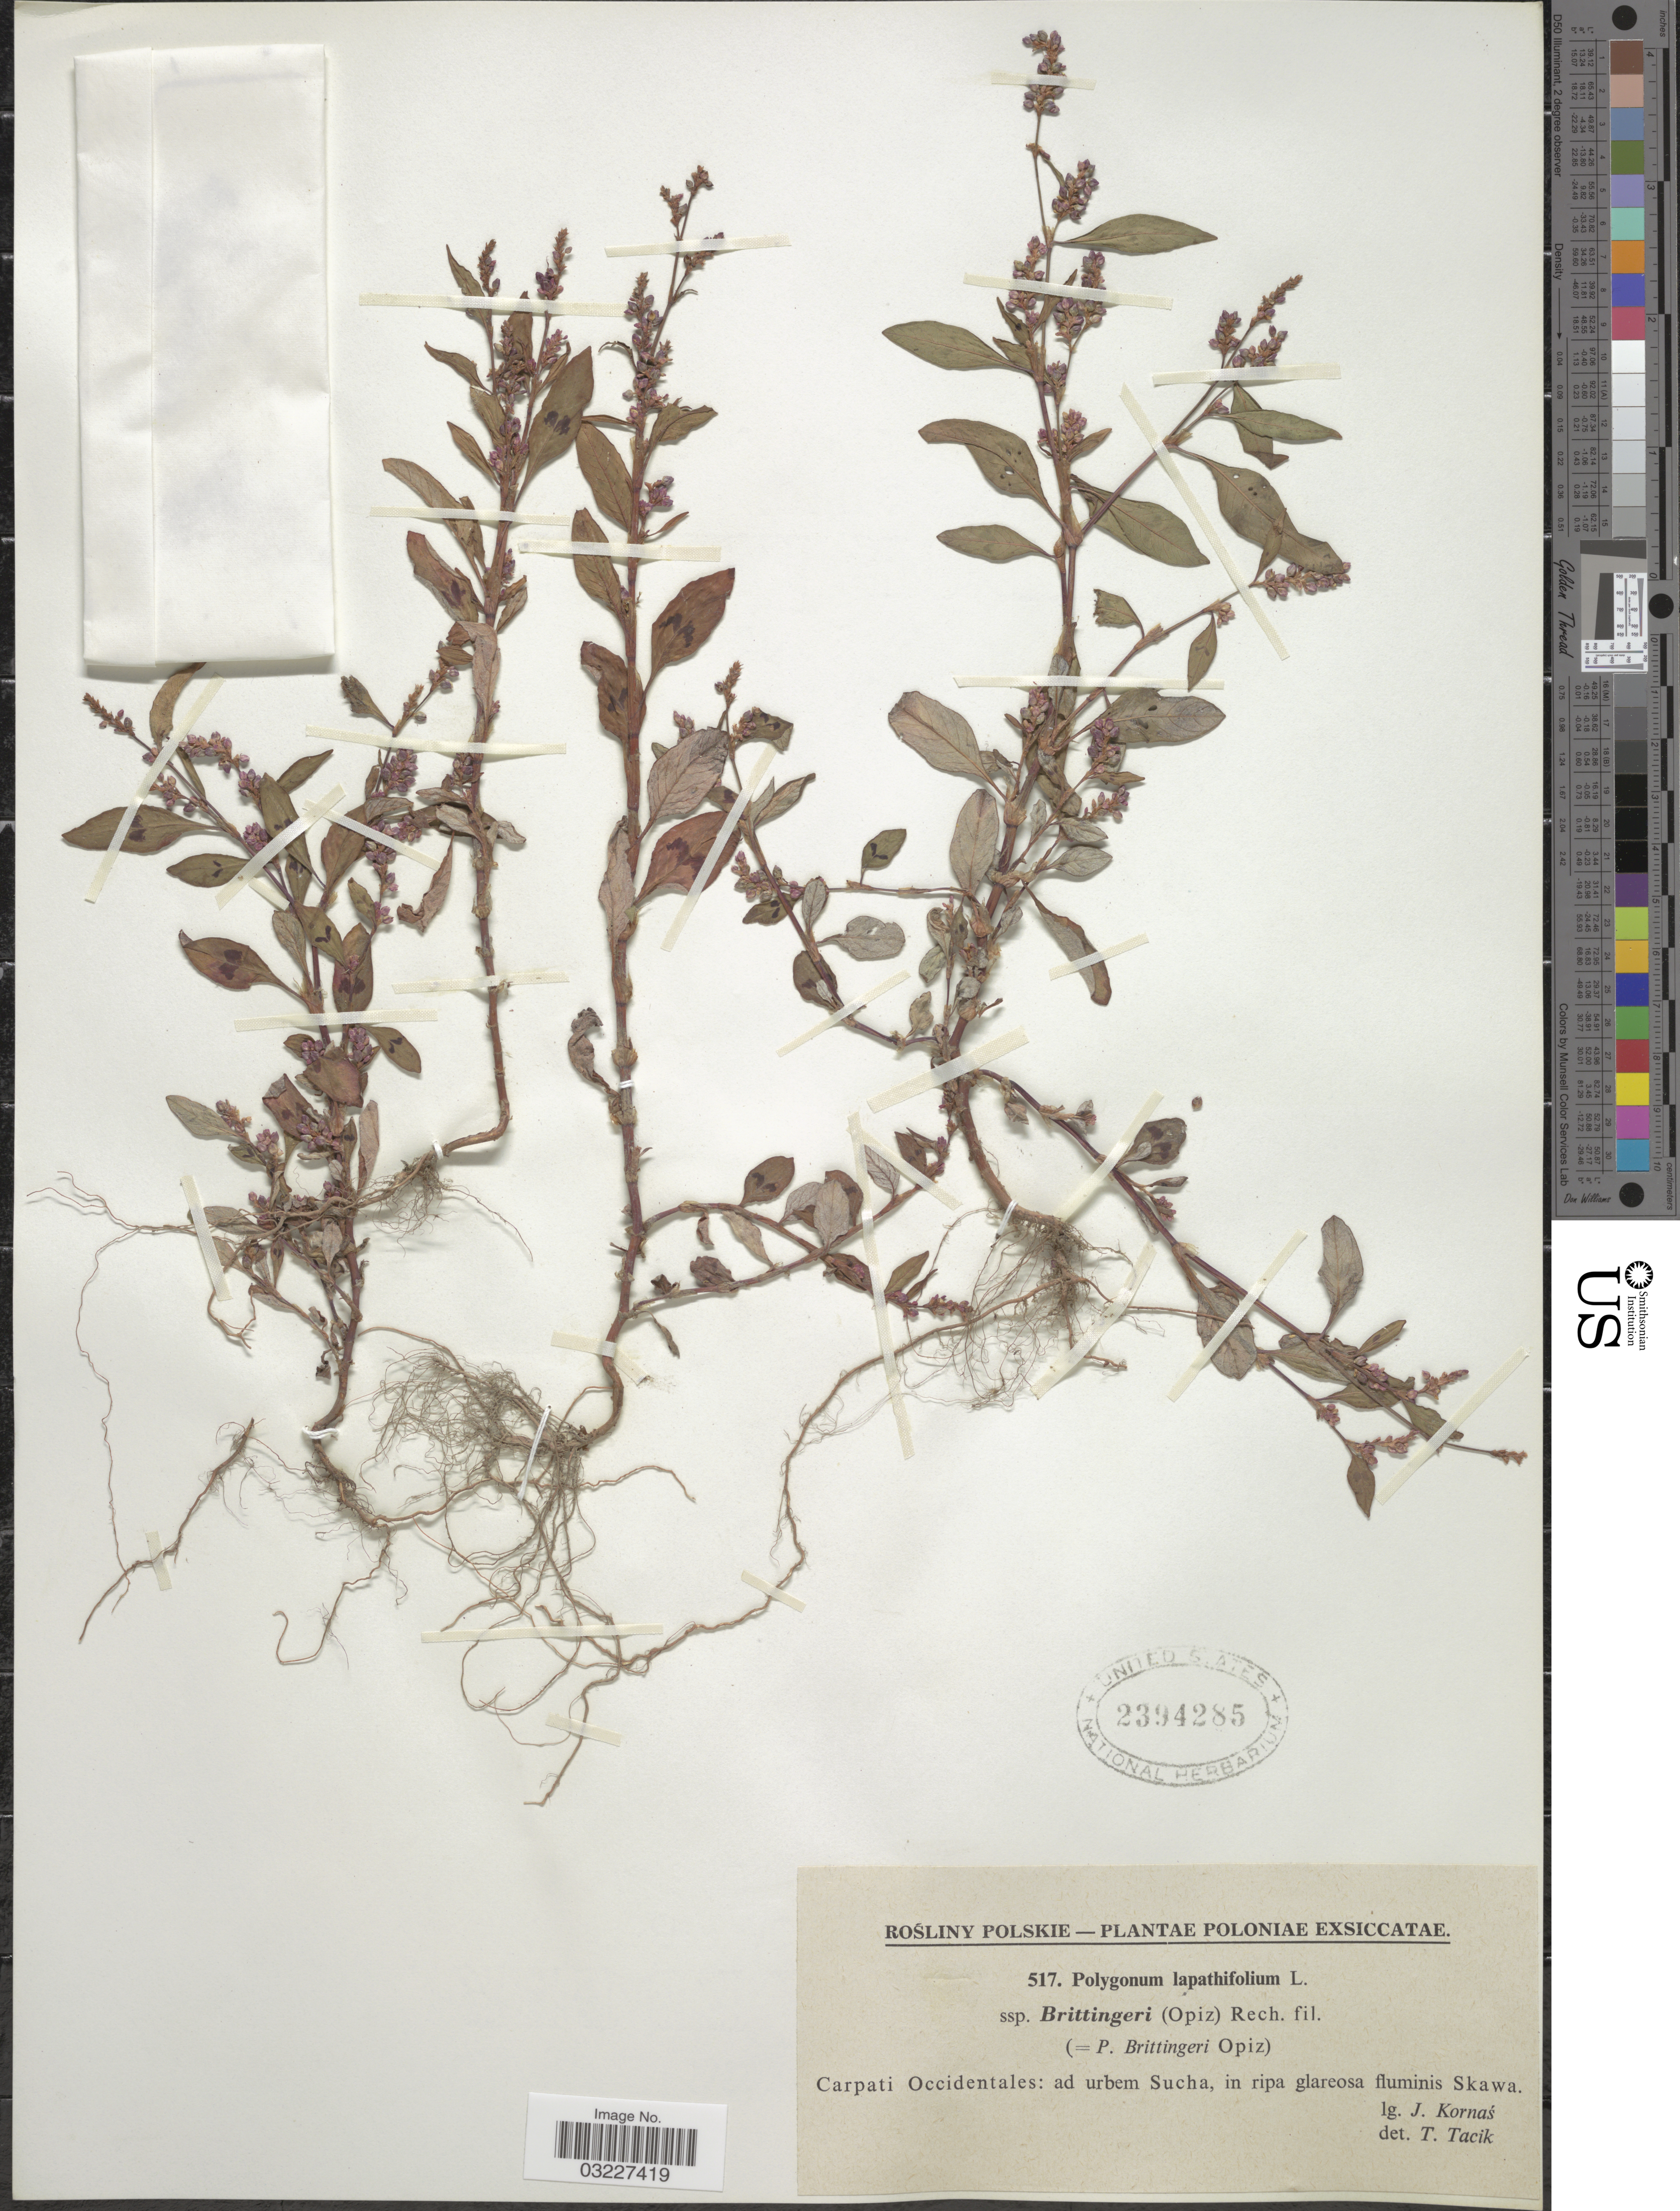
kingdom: Plantae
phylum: Tracheophyta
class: Magnoliopsida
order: Caryophyllales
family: Polygonaceae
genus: Polygonum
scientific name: Polygonum lapathifolium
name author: L.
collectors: J. Kornas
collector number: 517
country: Poland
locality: Poloniae Exsiccatae. Carpati Occidentales: ad urbem Sucha, in ripa glareosa fluminis Skawa.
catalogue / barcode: US 2394285